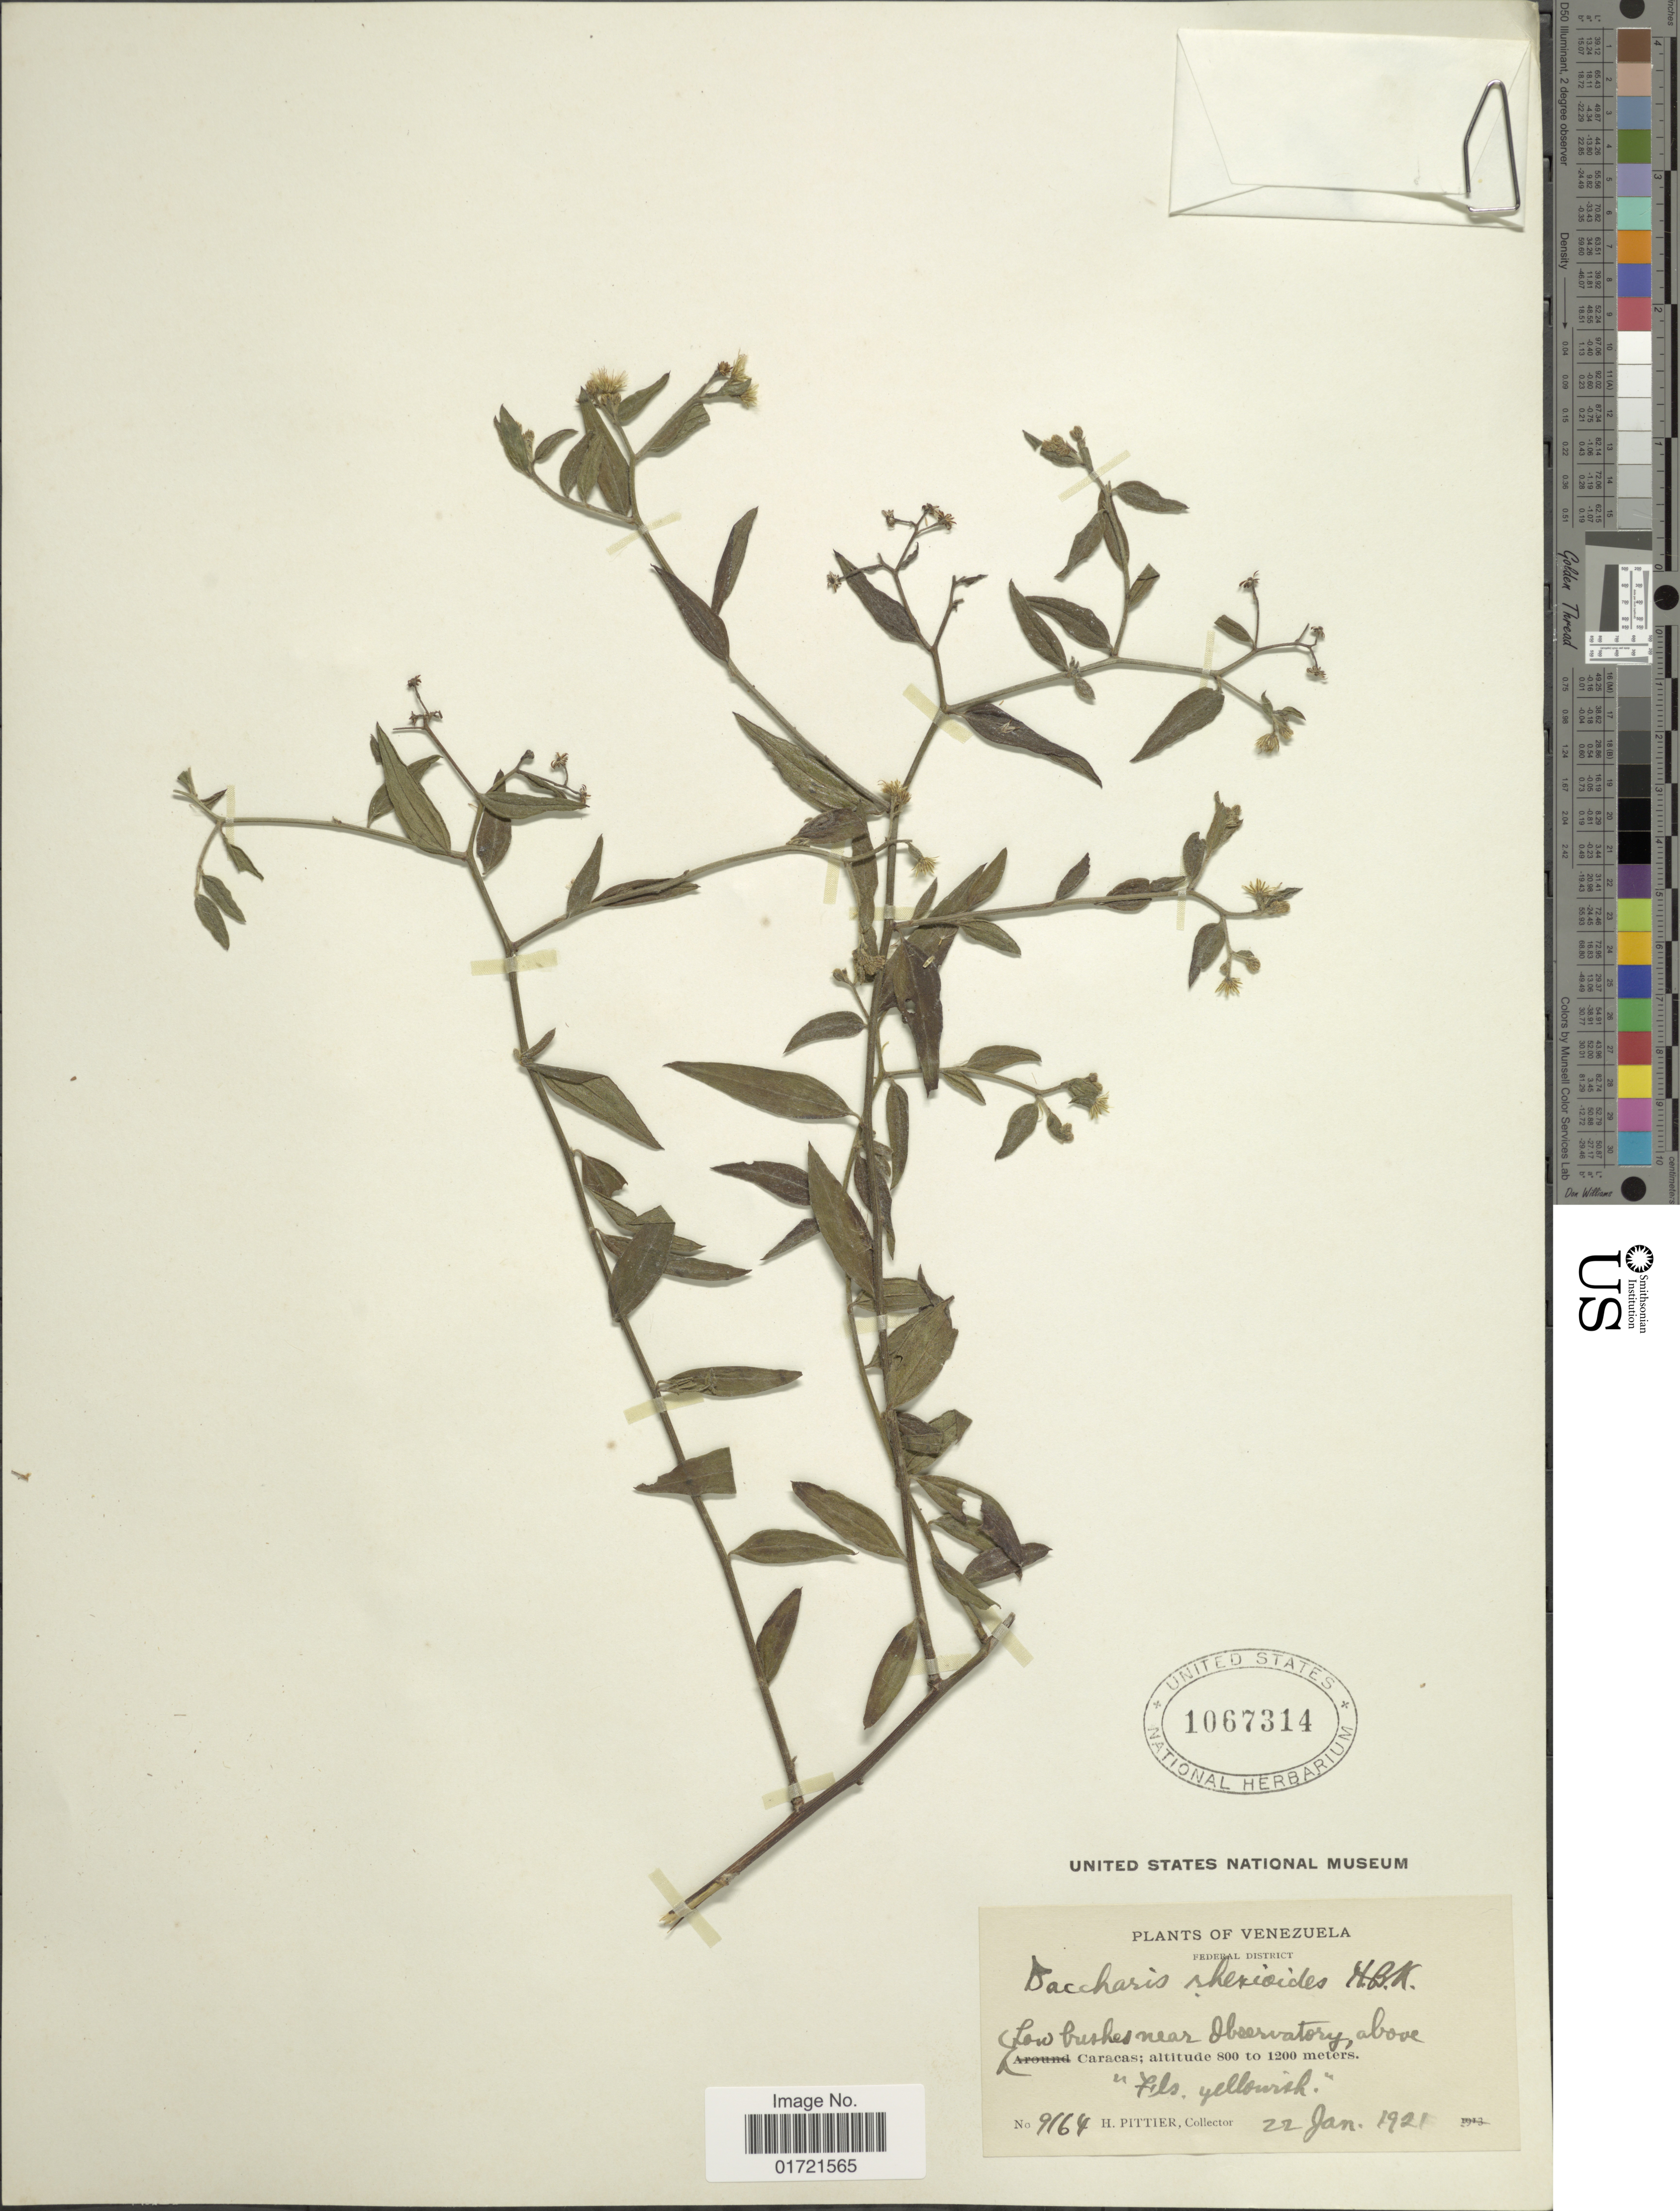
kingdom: Plantae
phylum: Tracheophyta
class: Magnoliopsida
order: Asterales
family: Asteraceae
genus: Baccharis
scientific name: Baccharis trinervis var. rhexioides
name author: (Kunth) Baker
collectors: H. F. Pittier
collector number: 9164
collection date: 1921-01-22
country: Venezuela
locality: Federal District, Low bushes near Ibeesvatory, above Caracas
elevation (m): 80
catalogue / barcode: US 1067314